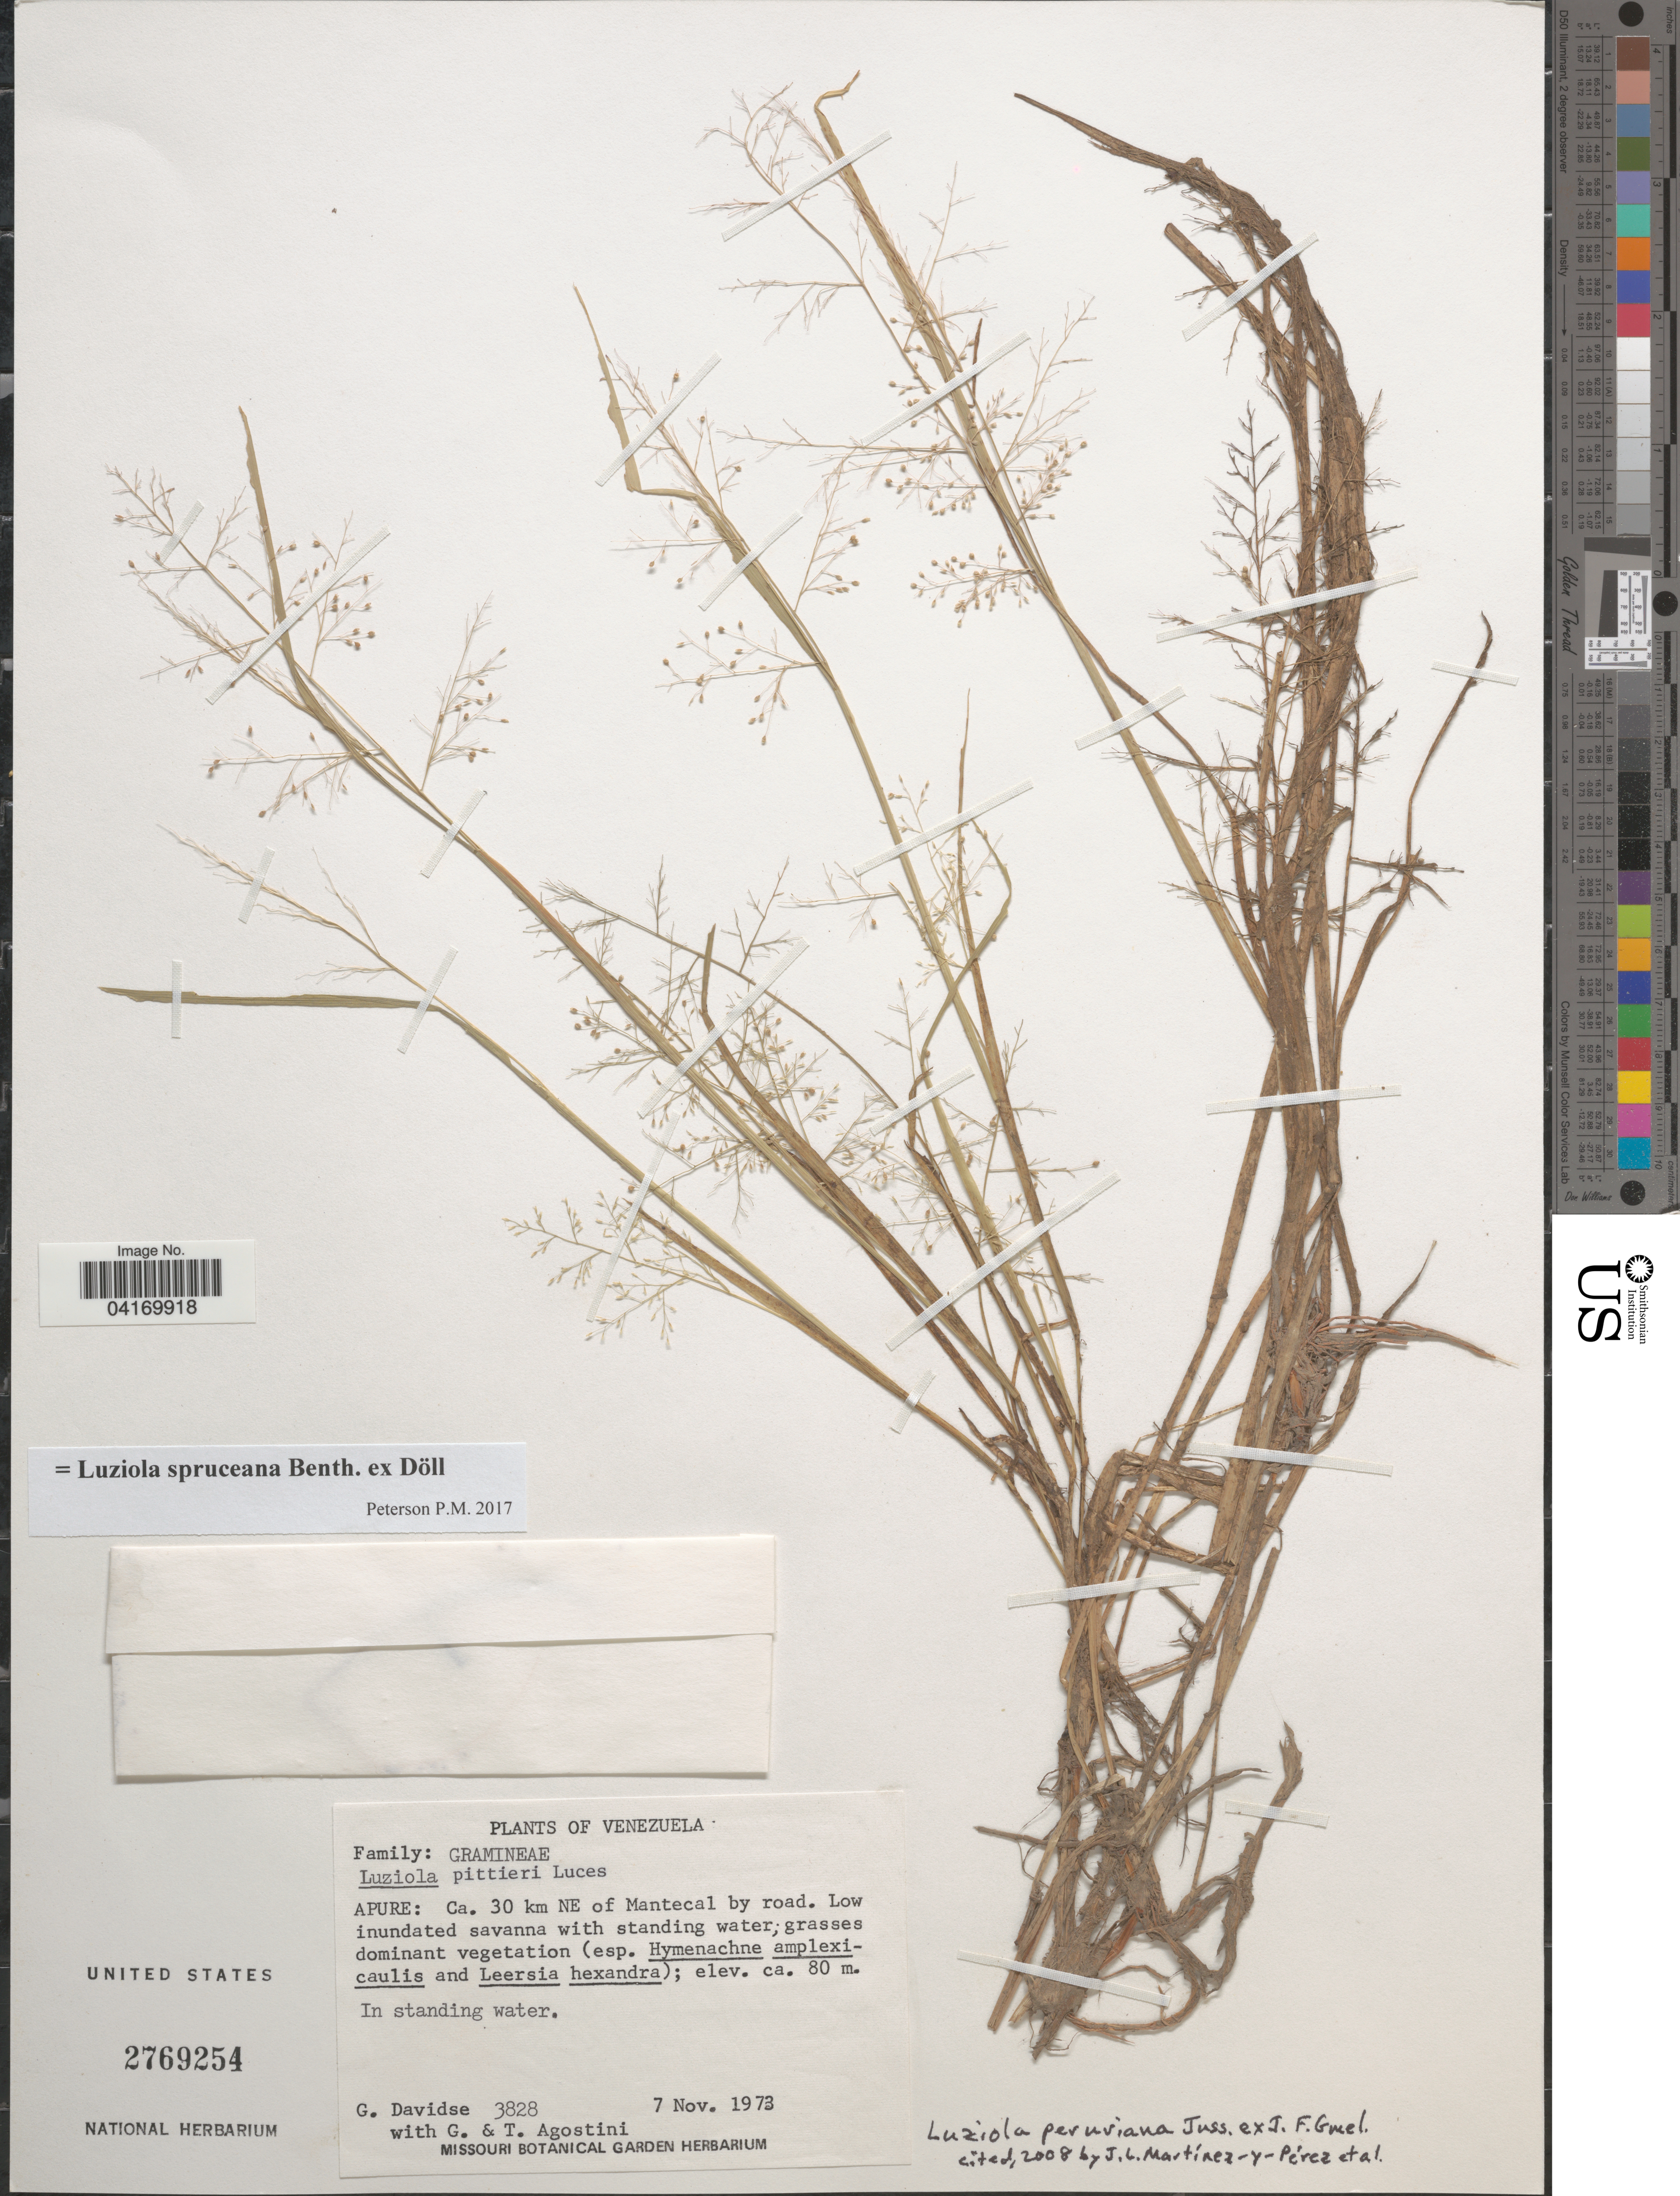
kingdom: Plantae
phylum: Tracheophyta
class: Liliopsida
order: Poales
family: Poaceae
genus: Luziola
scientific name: Luziola spruceana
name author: Benth. ex Döll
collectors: G. Davidse, G. Agostini & T. Agostini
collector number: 3828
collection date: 1973-11-07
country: Venezuela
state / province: Apure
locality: Ca. 30 km NE of Mantecal by road.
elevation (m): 80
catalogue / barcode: US 2769254